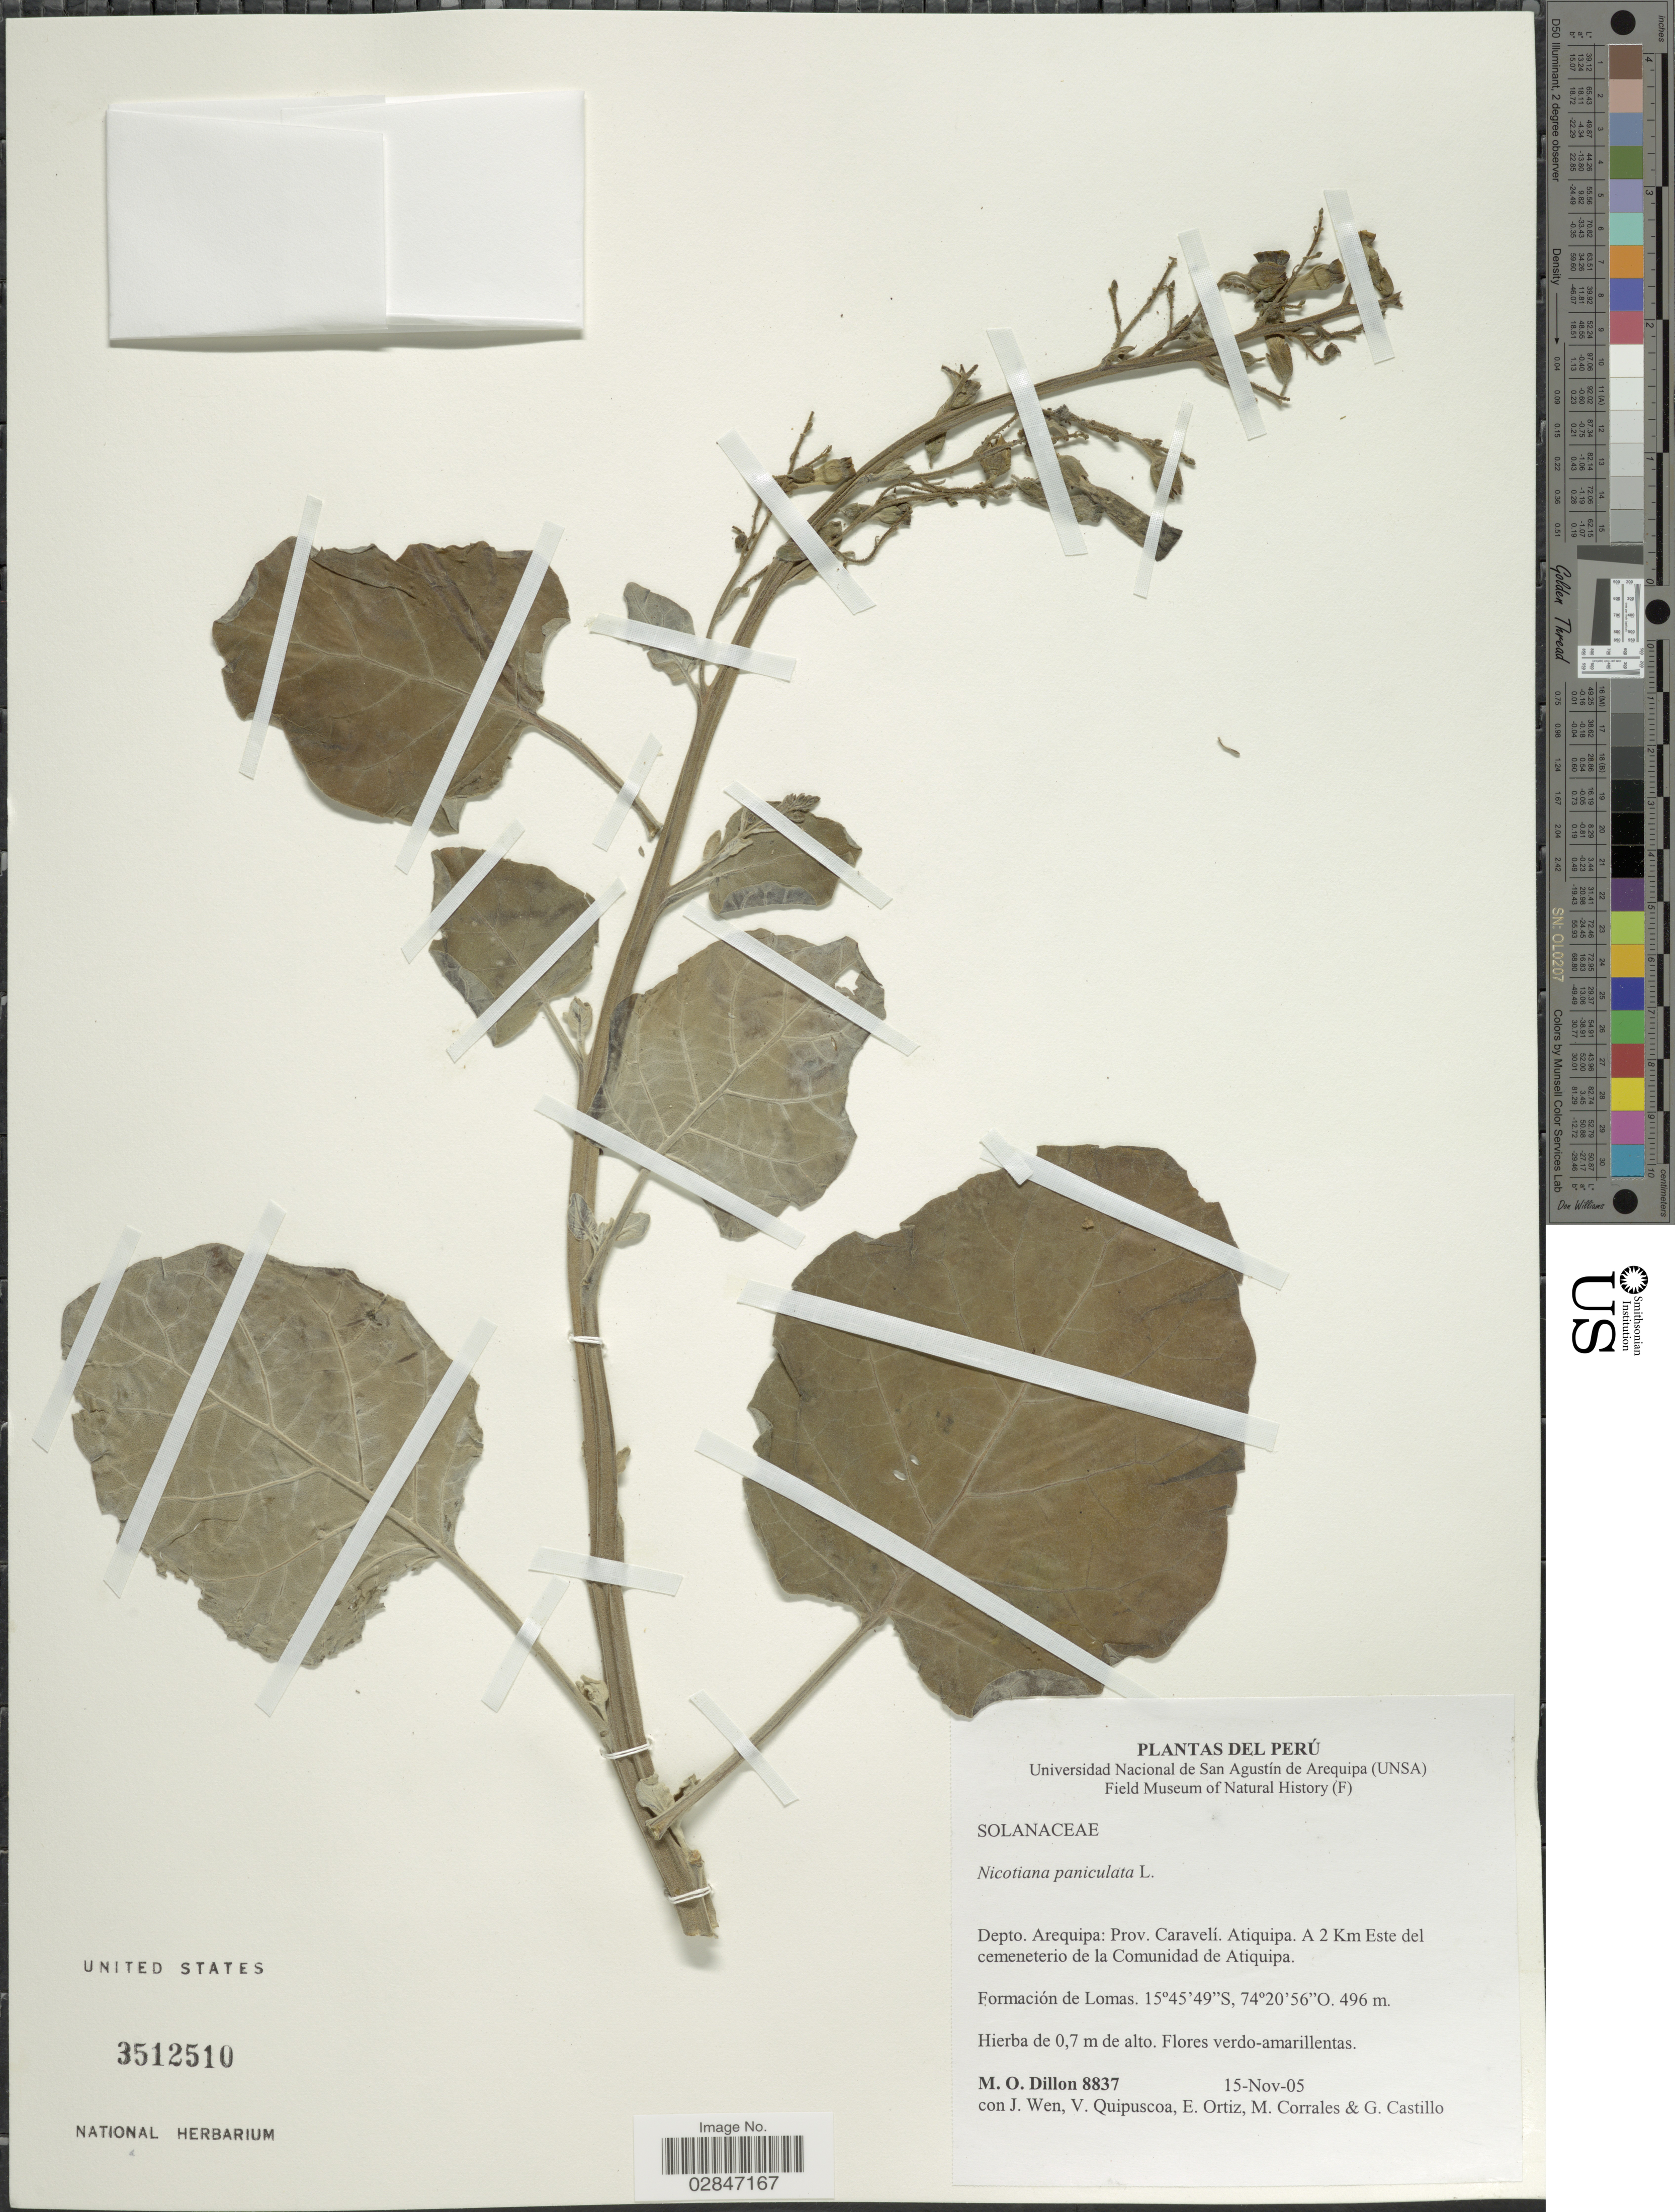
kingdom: Plantae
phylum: Tracheophyta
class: Magnoliopsida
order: Solanales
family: Solanaceae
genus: Nicotiana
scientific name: Nicotiana paniculata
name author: L.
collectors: M. O. Dillon, J. Wen, V. Quipuscoa, E. Ortiz & et al.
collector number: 8837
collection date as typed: Transcribed d/m/y: 15/11/5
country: Peru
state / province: Arequipa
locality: Depto. Arequipa: Prov. Caravelí, Atiquipa, A 2 KM Este del cemeneterio de la Comunidad de Atiquipa.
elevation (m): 496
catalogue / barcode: US 3512510